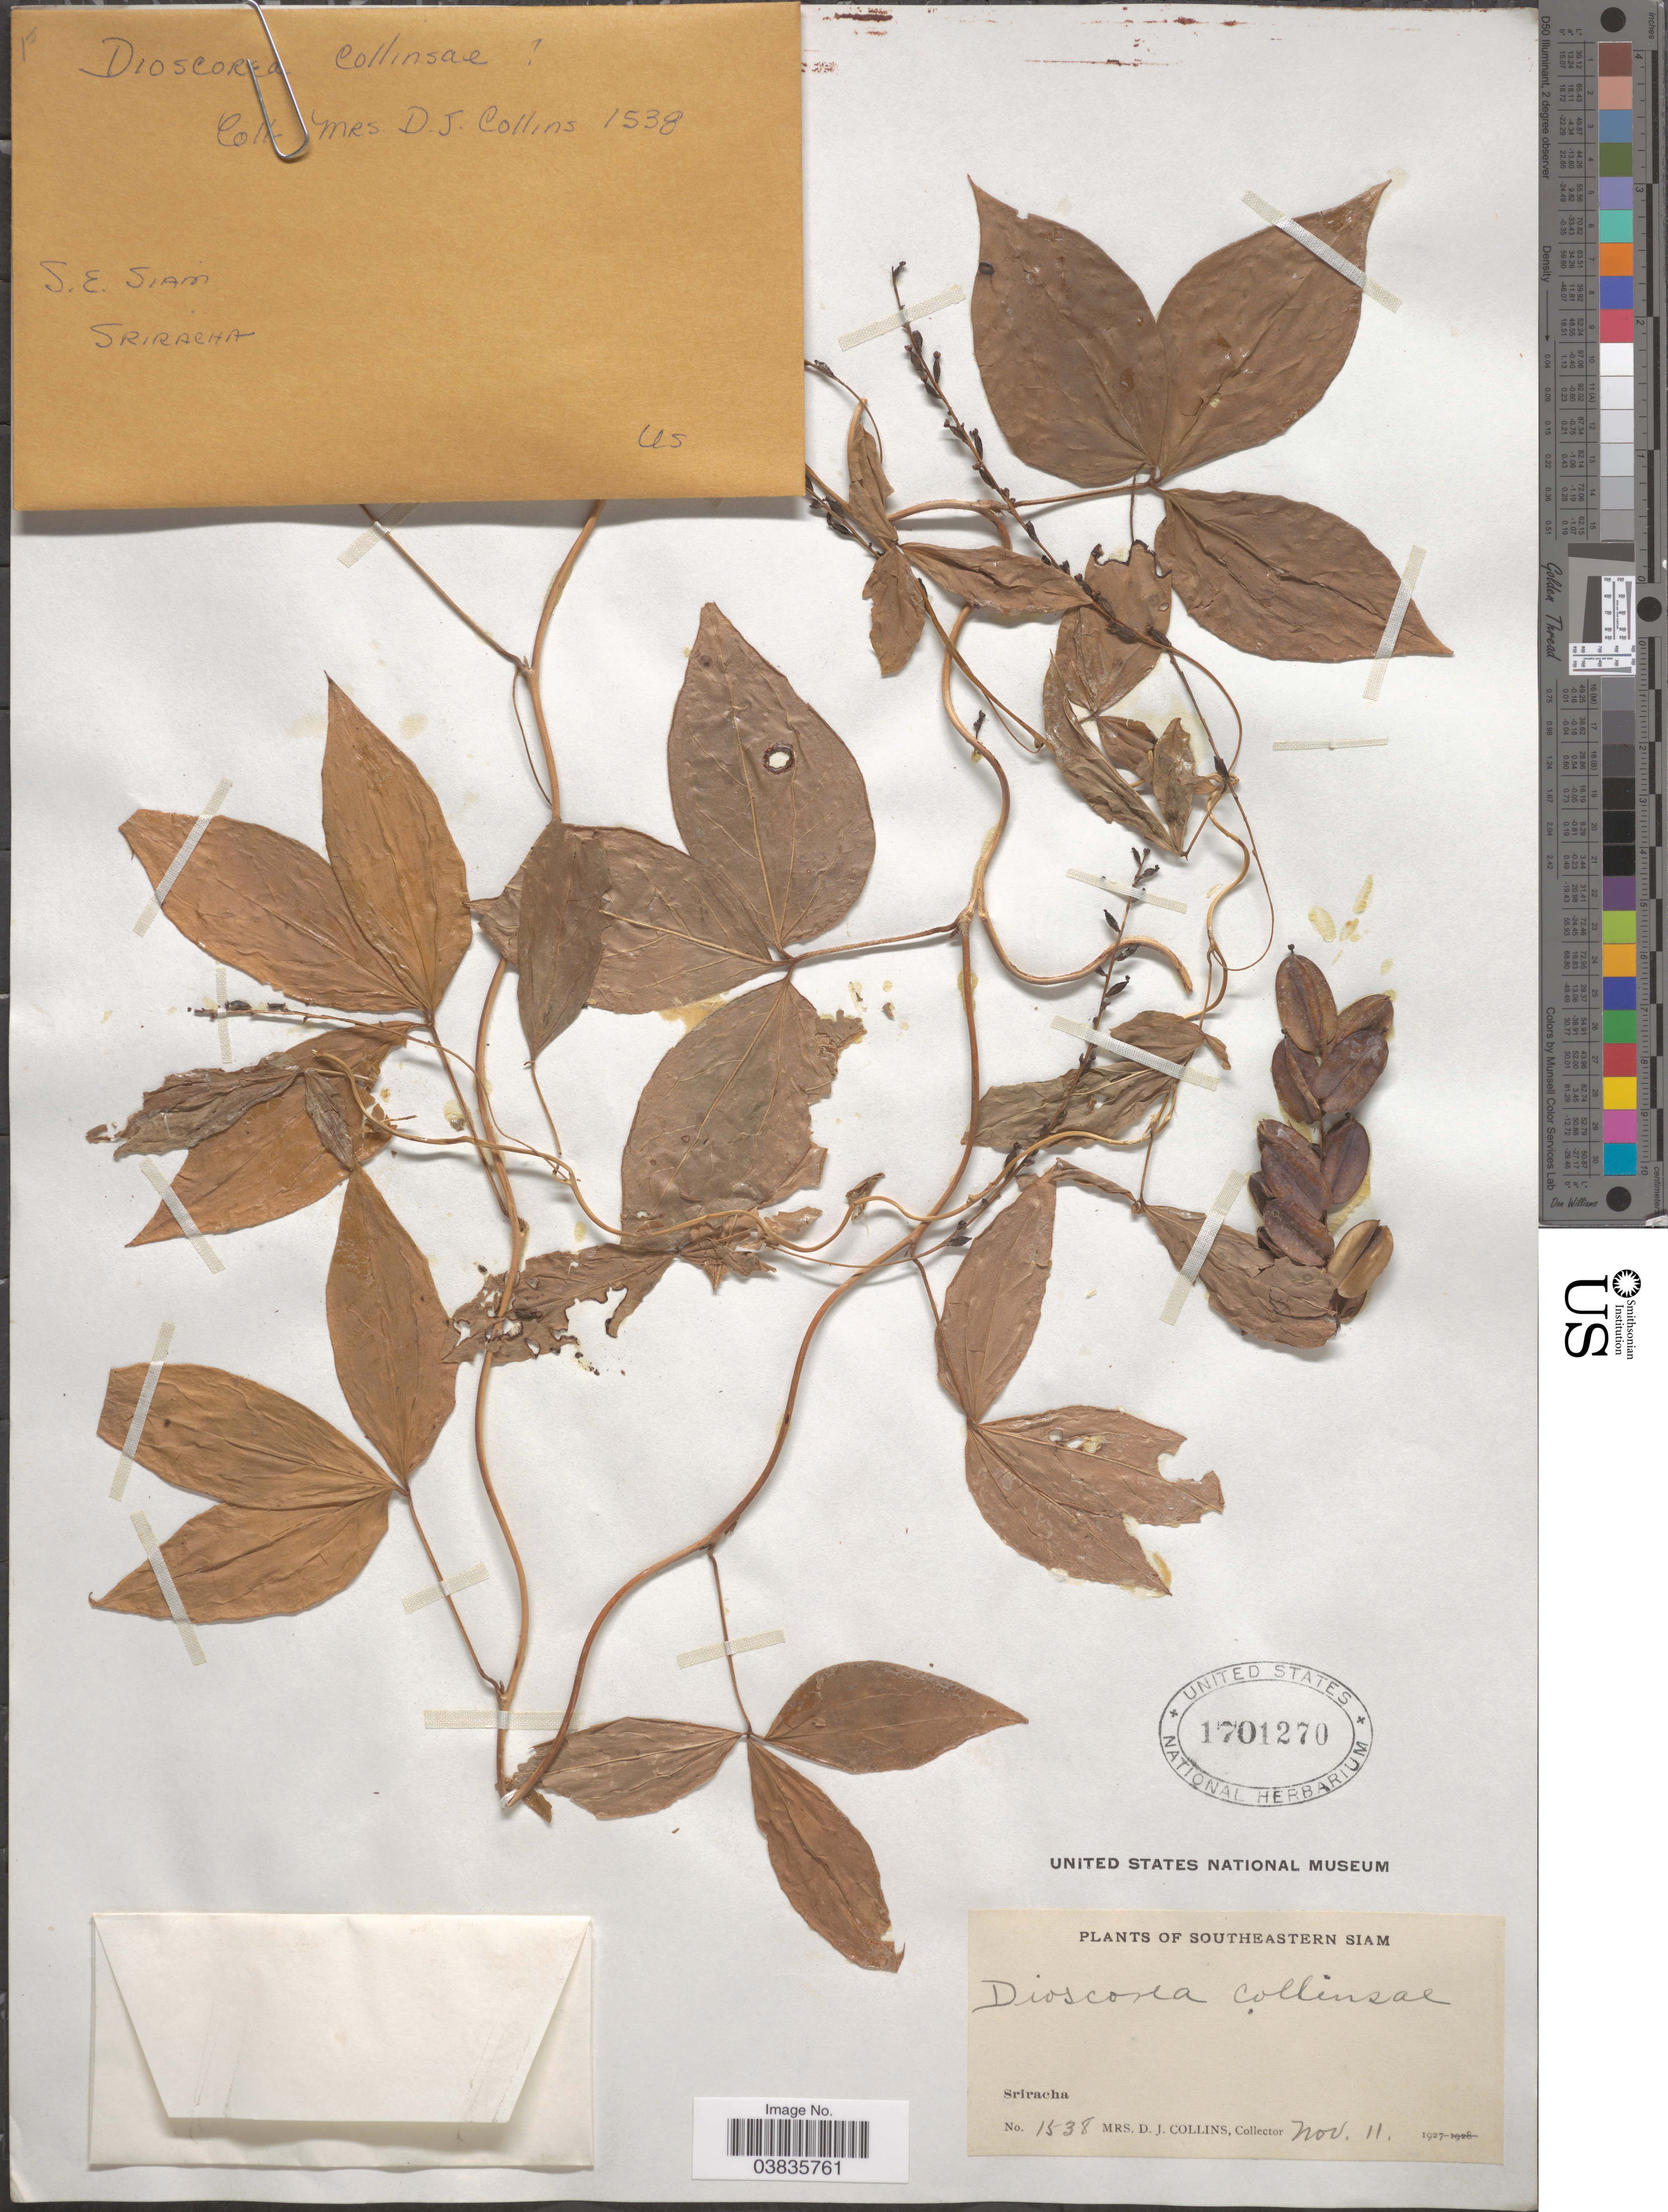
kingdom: Plantae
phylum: Tracheophyta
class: Liliopsida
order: Dioscoreales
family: Dioscoreaceae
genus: Dioscorea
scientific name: Dioscorea collinsae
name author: Prain & Burkill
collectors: Mrs. D. J. Collins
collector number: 1538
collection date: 1927-11-11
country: Thailand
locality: Southeastern Siam. Sriracha.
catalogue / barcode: US 1701270